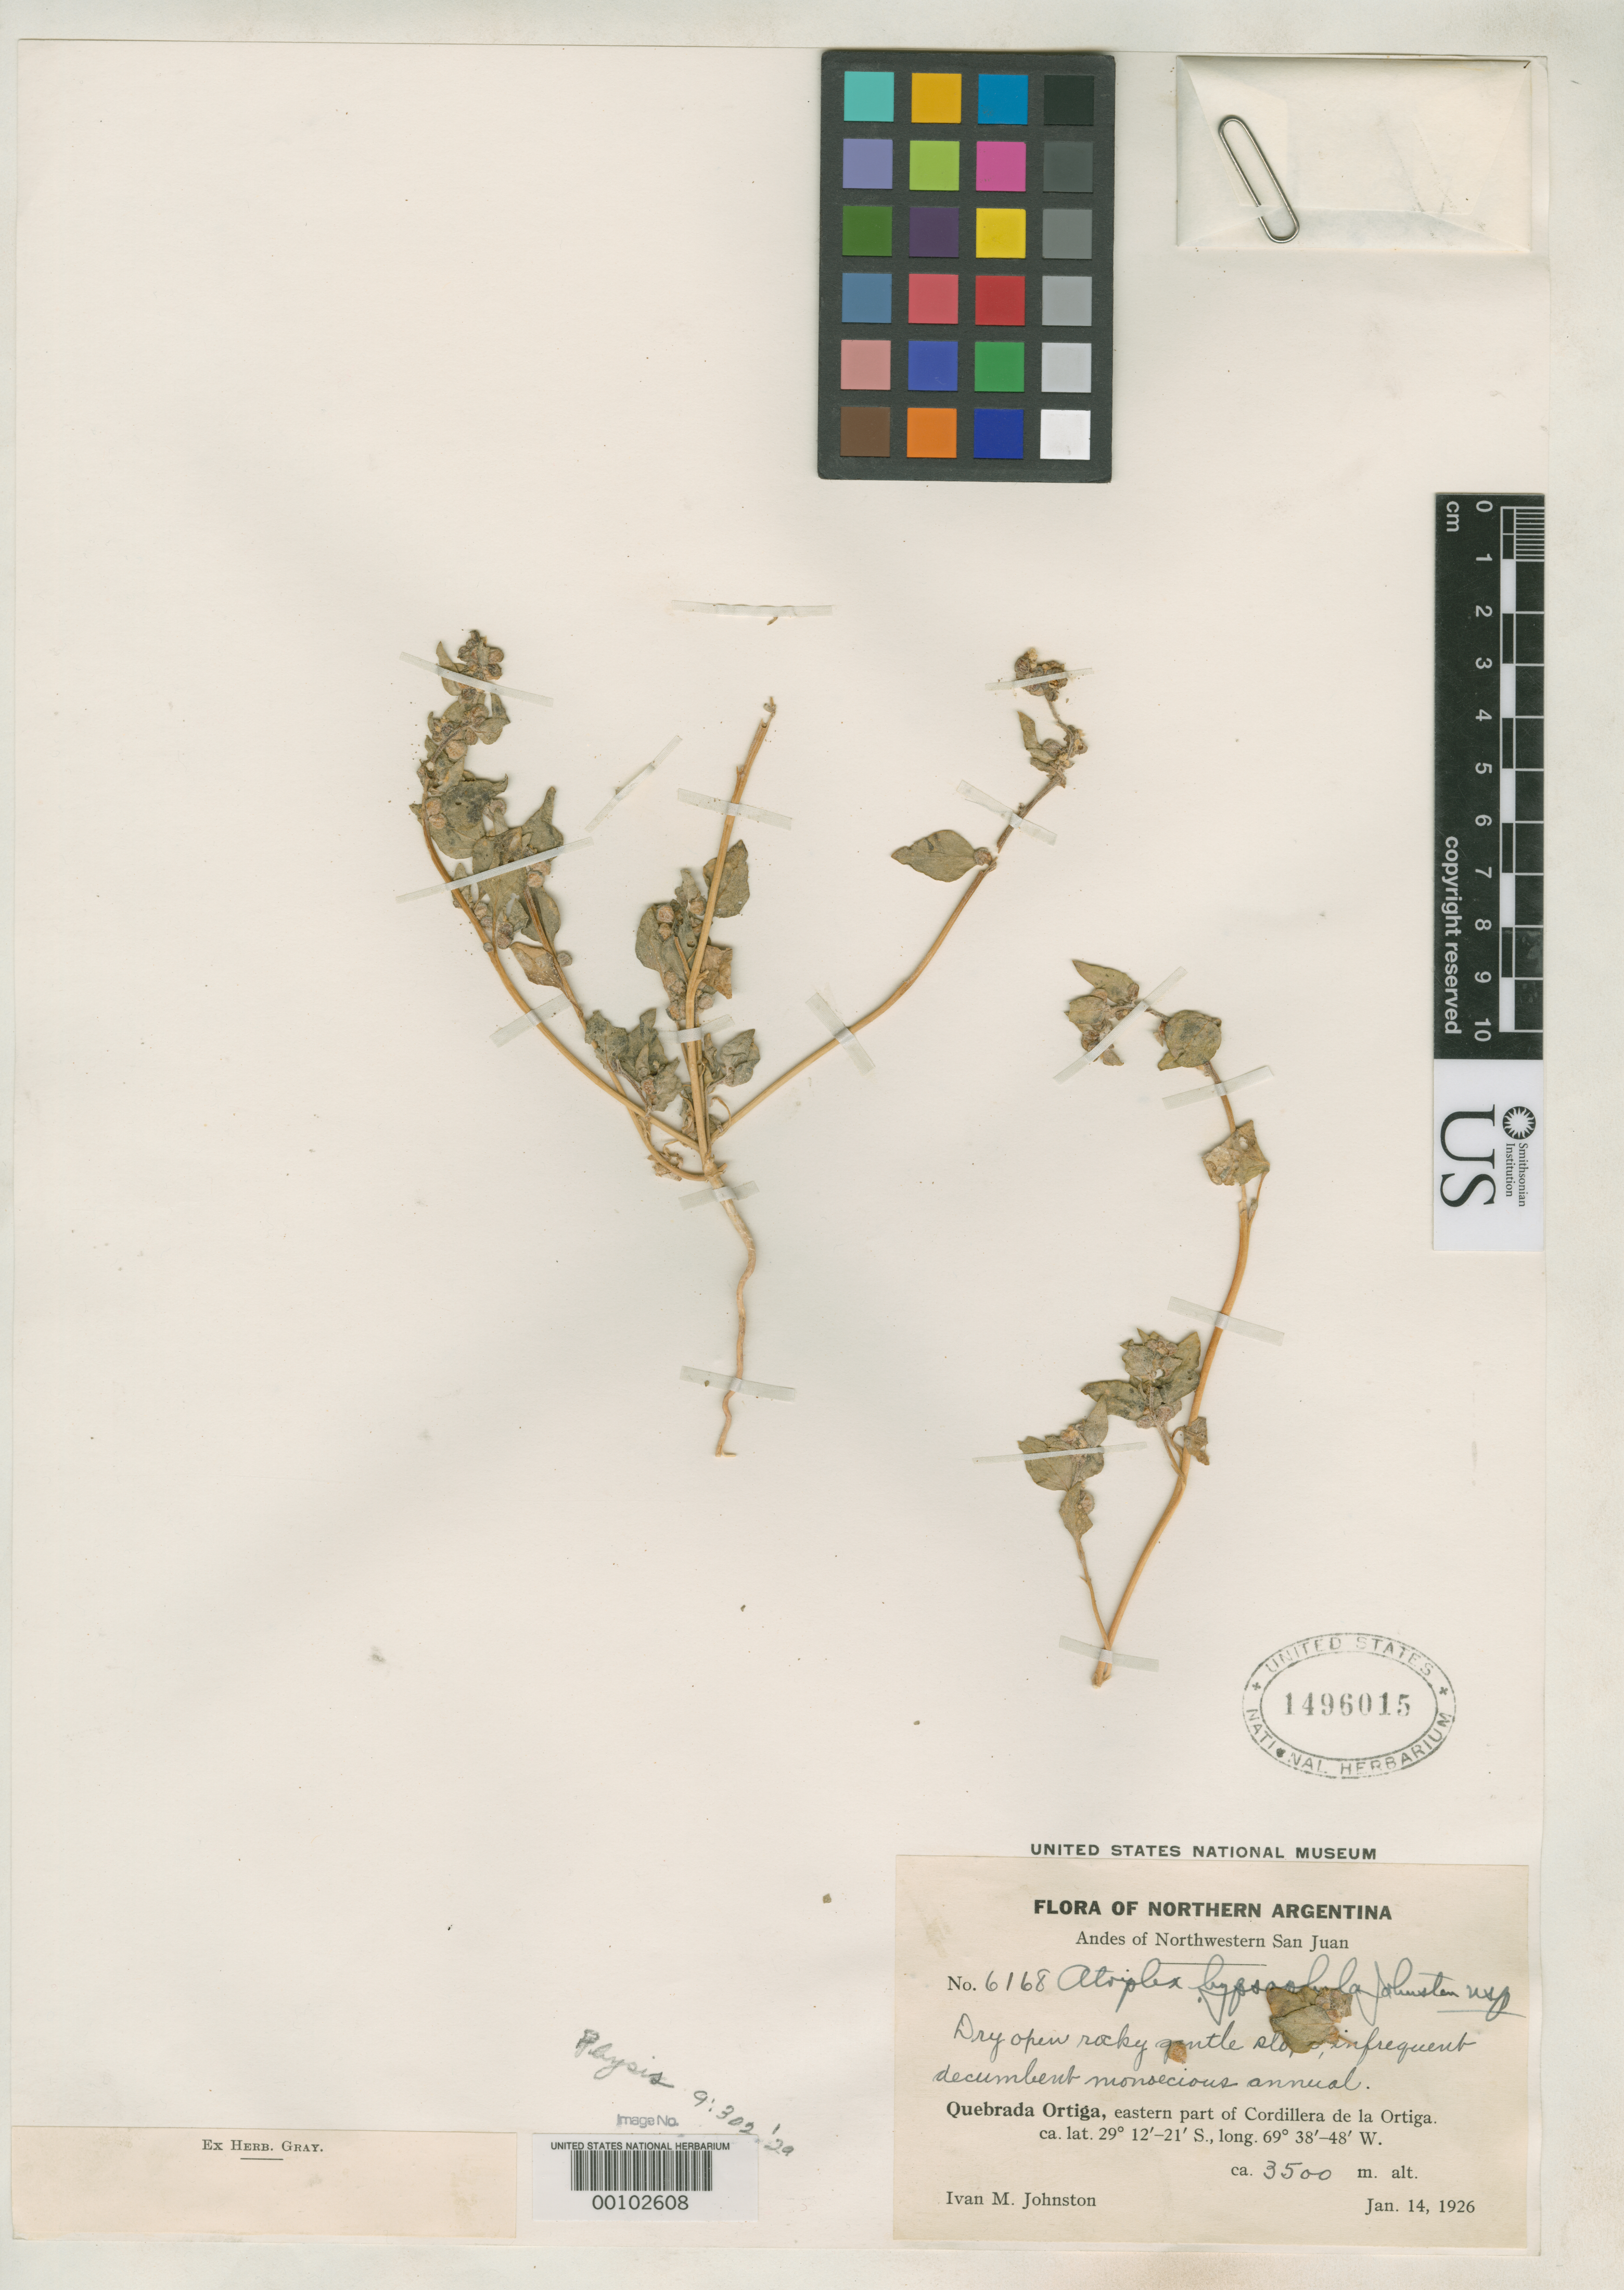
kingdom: Plantae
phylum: Tracheophyta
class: Magnoliopsida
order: Caryophyllales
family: Amaranthaceae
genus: Atriplex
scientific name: Atriplex hypsophila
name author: I.M. Johnst.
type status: Type Collection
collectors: I.M. Johnston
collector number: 6168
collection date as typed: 14 Jan 1926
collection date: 1926-01-14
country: Argentina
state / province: San Juan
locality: Quebrada Ortiga, eastern part of Cordillera de La Ortiga.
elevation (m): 3500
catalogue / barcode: US 1496015